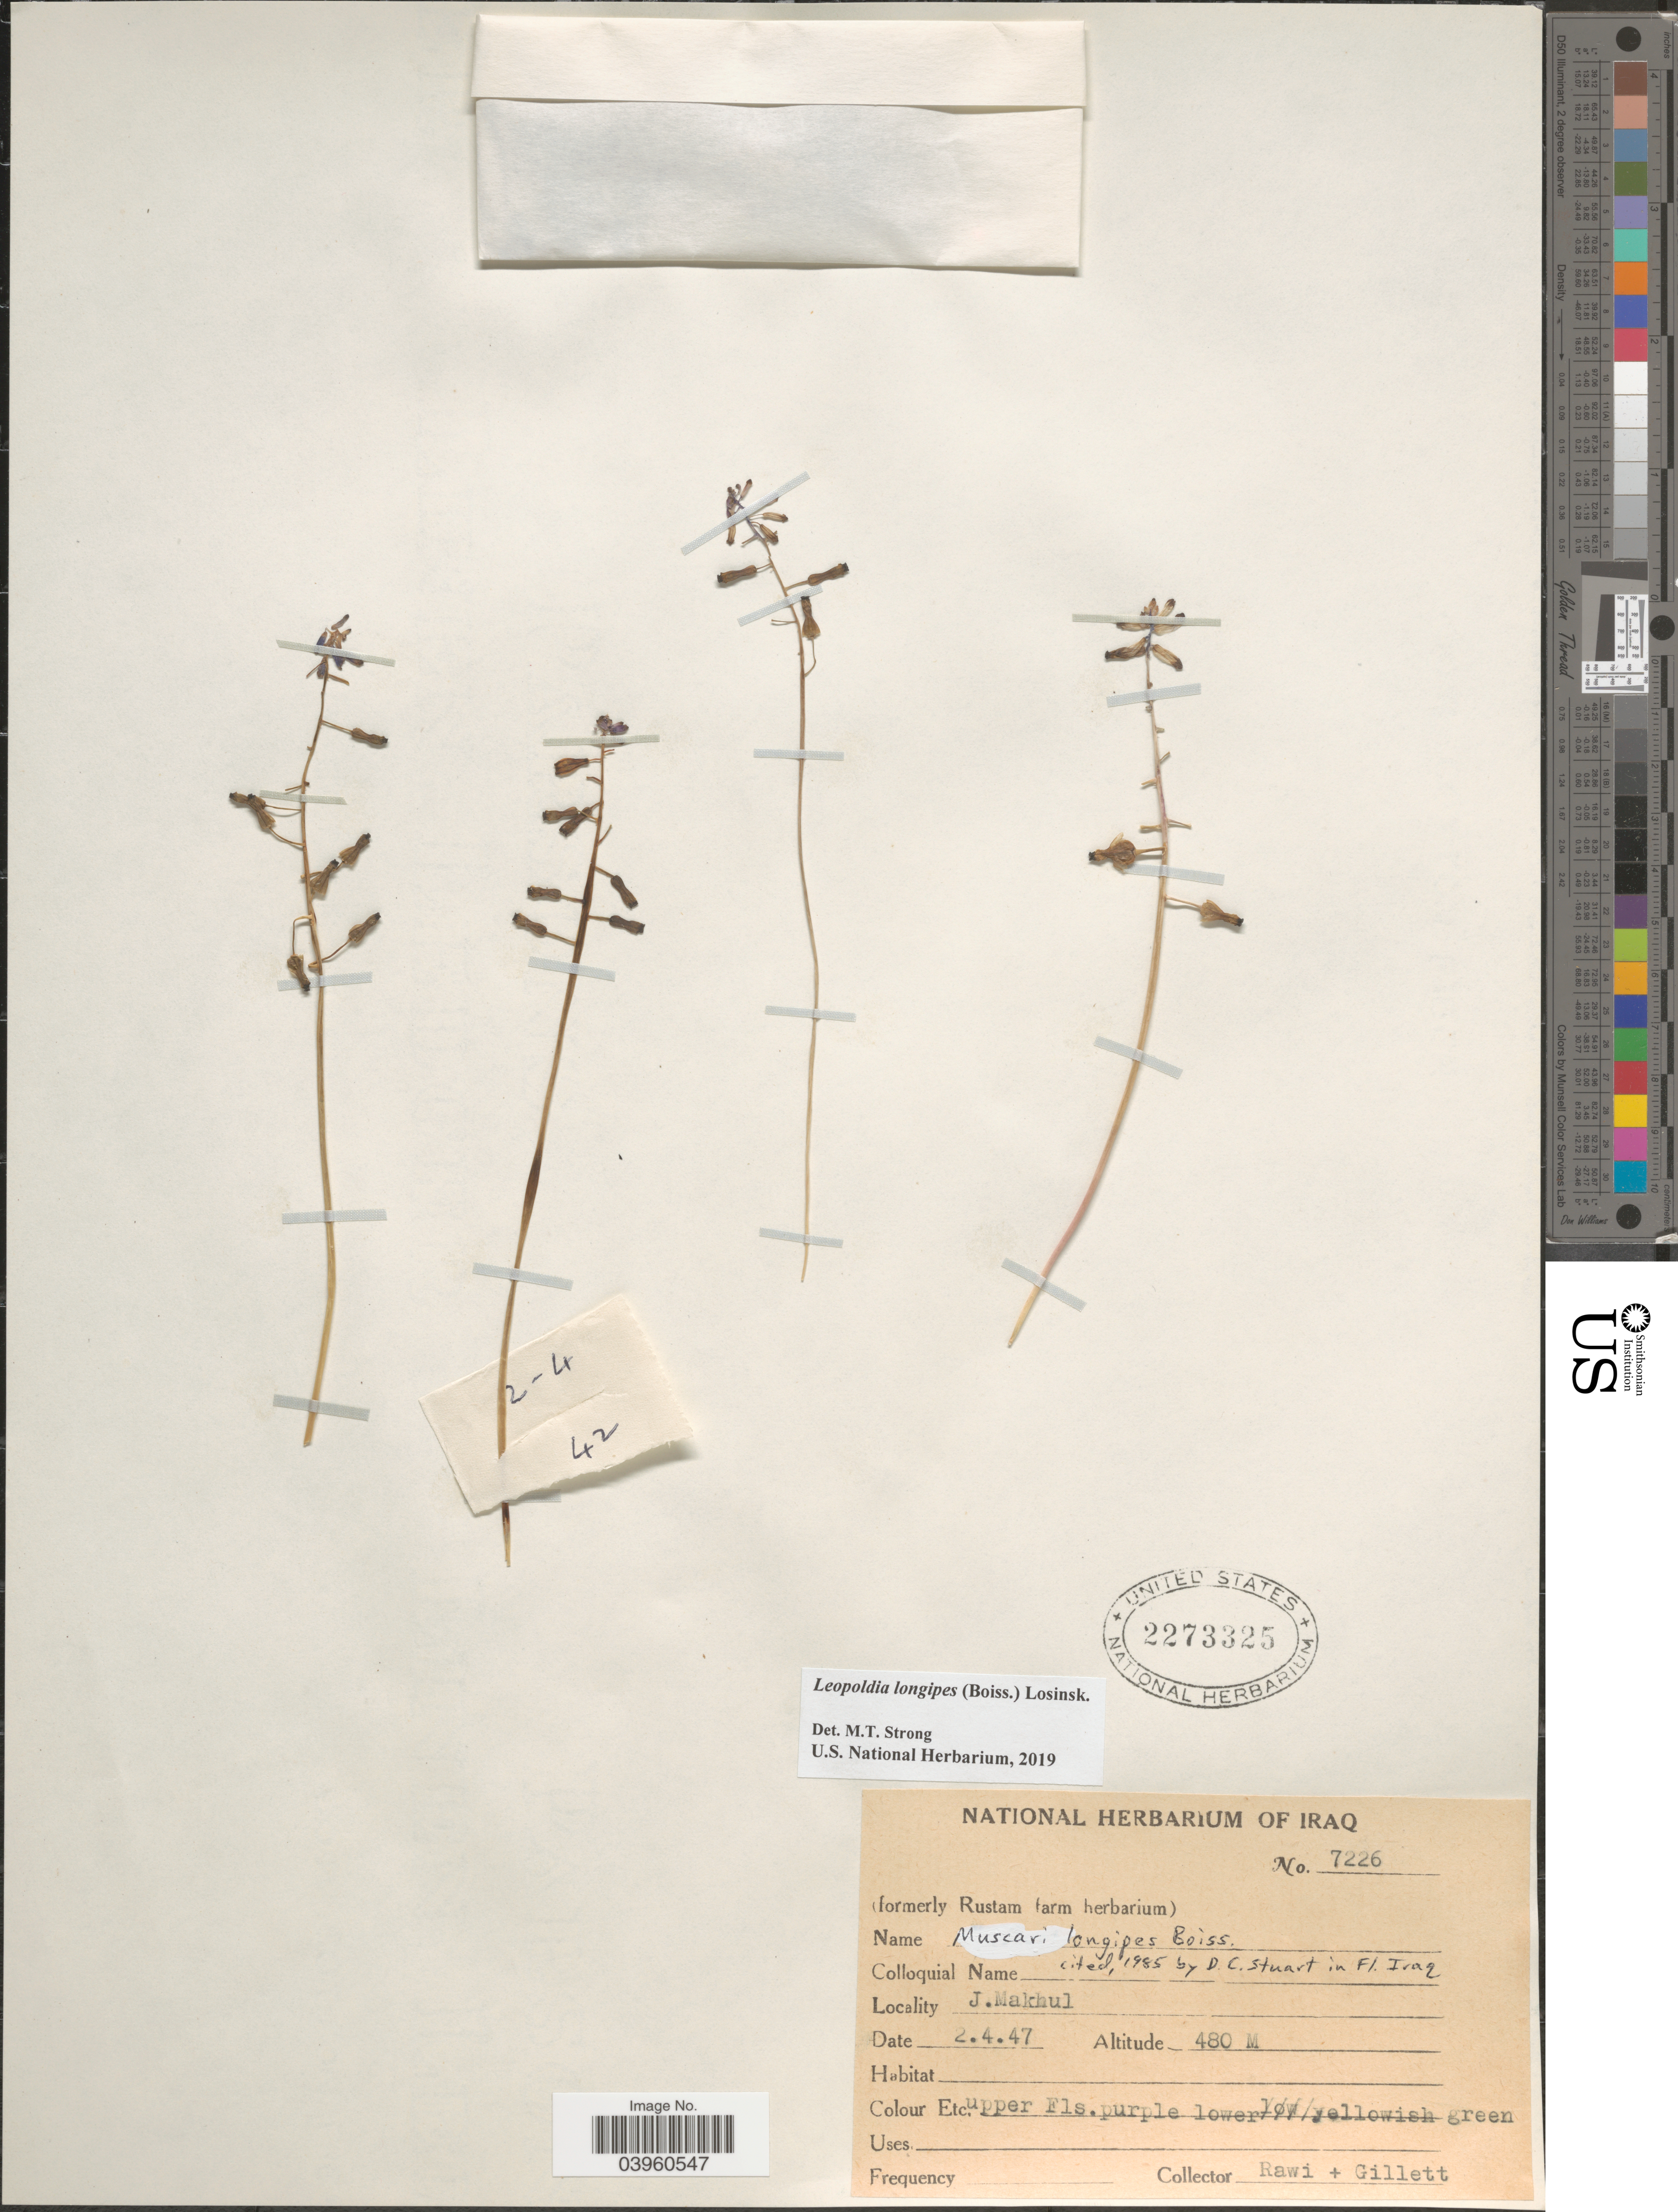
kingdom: Plantae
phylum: Tracheophyta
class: Liliopsida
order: Asparagales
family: Asparagaceae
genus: Leopoldia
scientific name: Leopoldia longipes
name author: (Boiss.) Losinsk.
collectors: -. Rawi & Gillett, --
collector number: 7226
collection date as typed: Transcribed d/m/y: 2/4/47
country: Iraq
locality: J. Makhul.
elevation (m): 480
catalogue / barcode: US 2273325